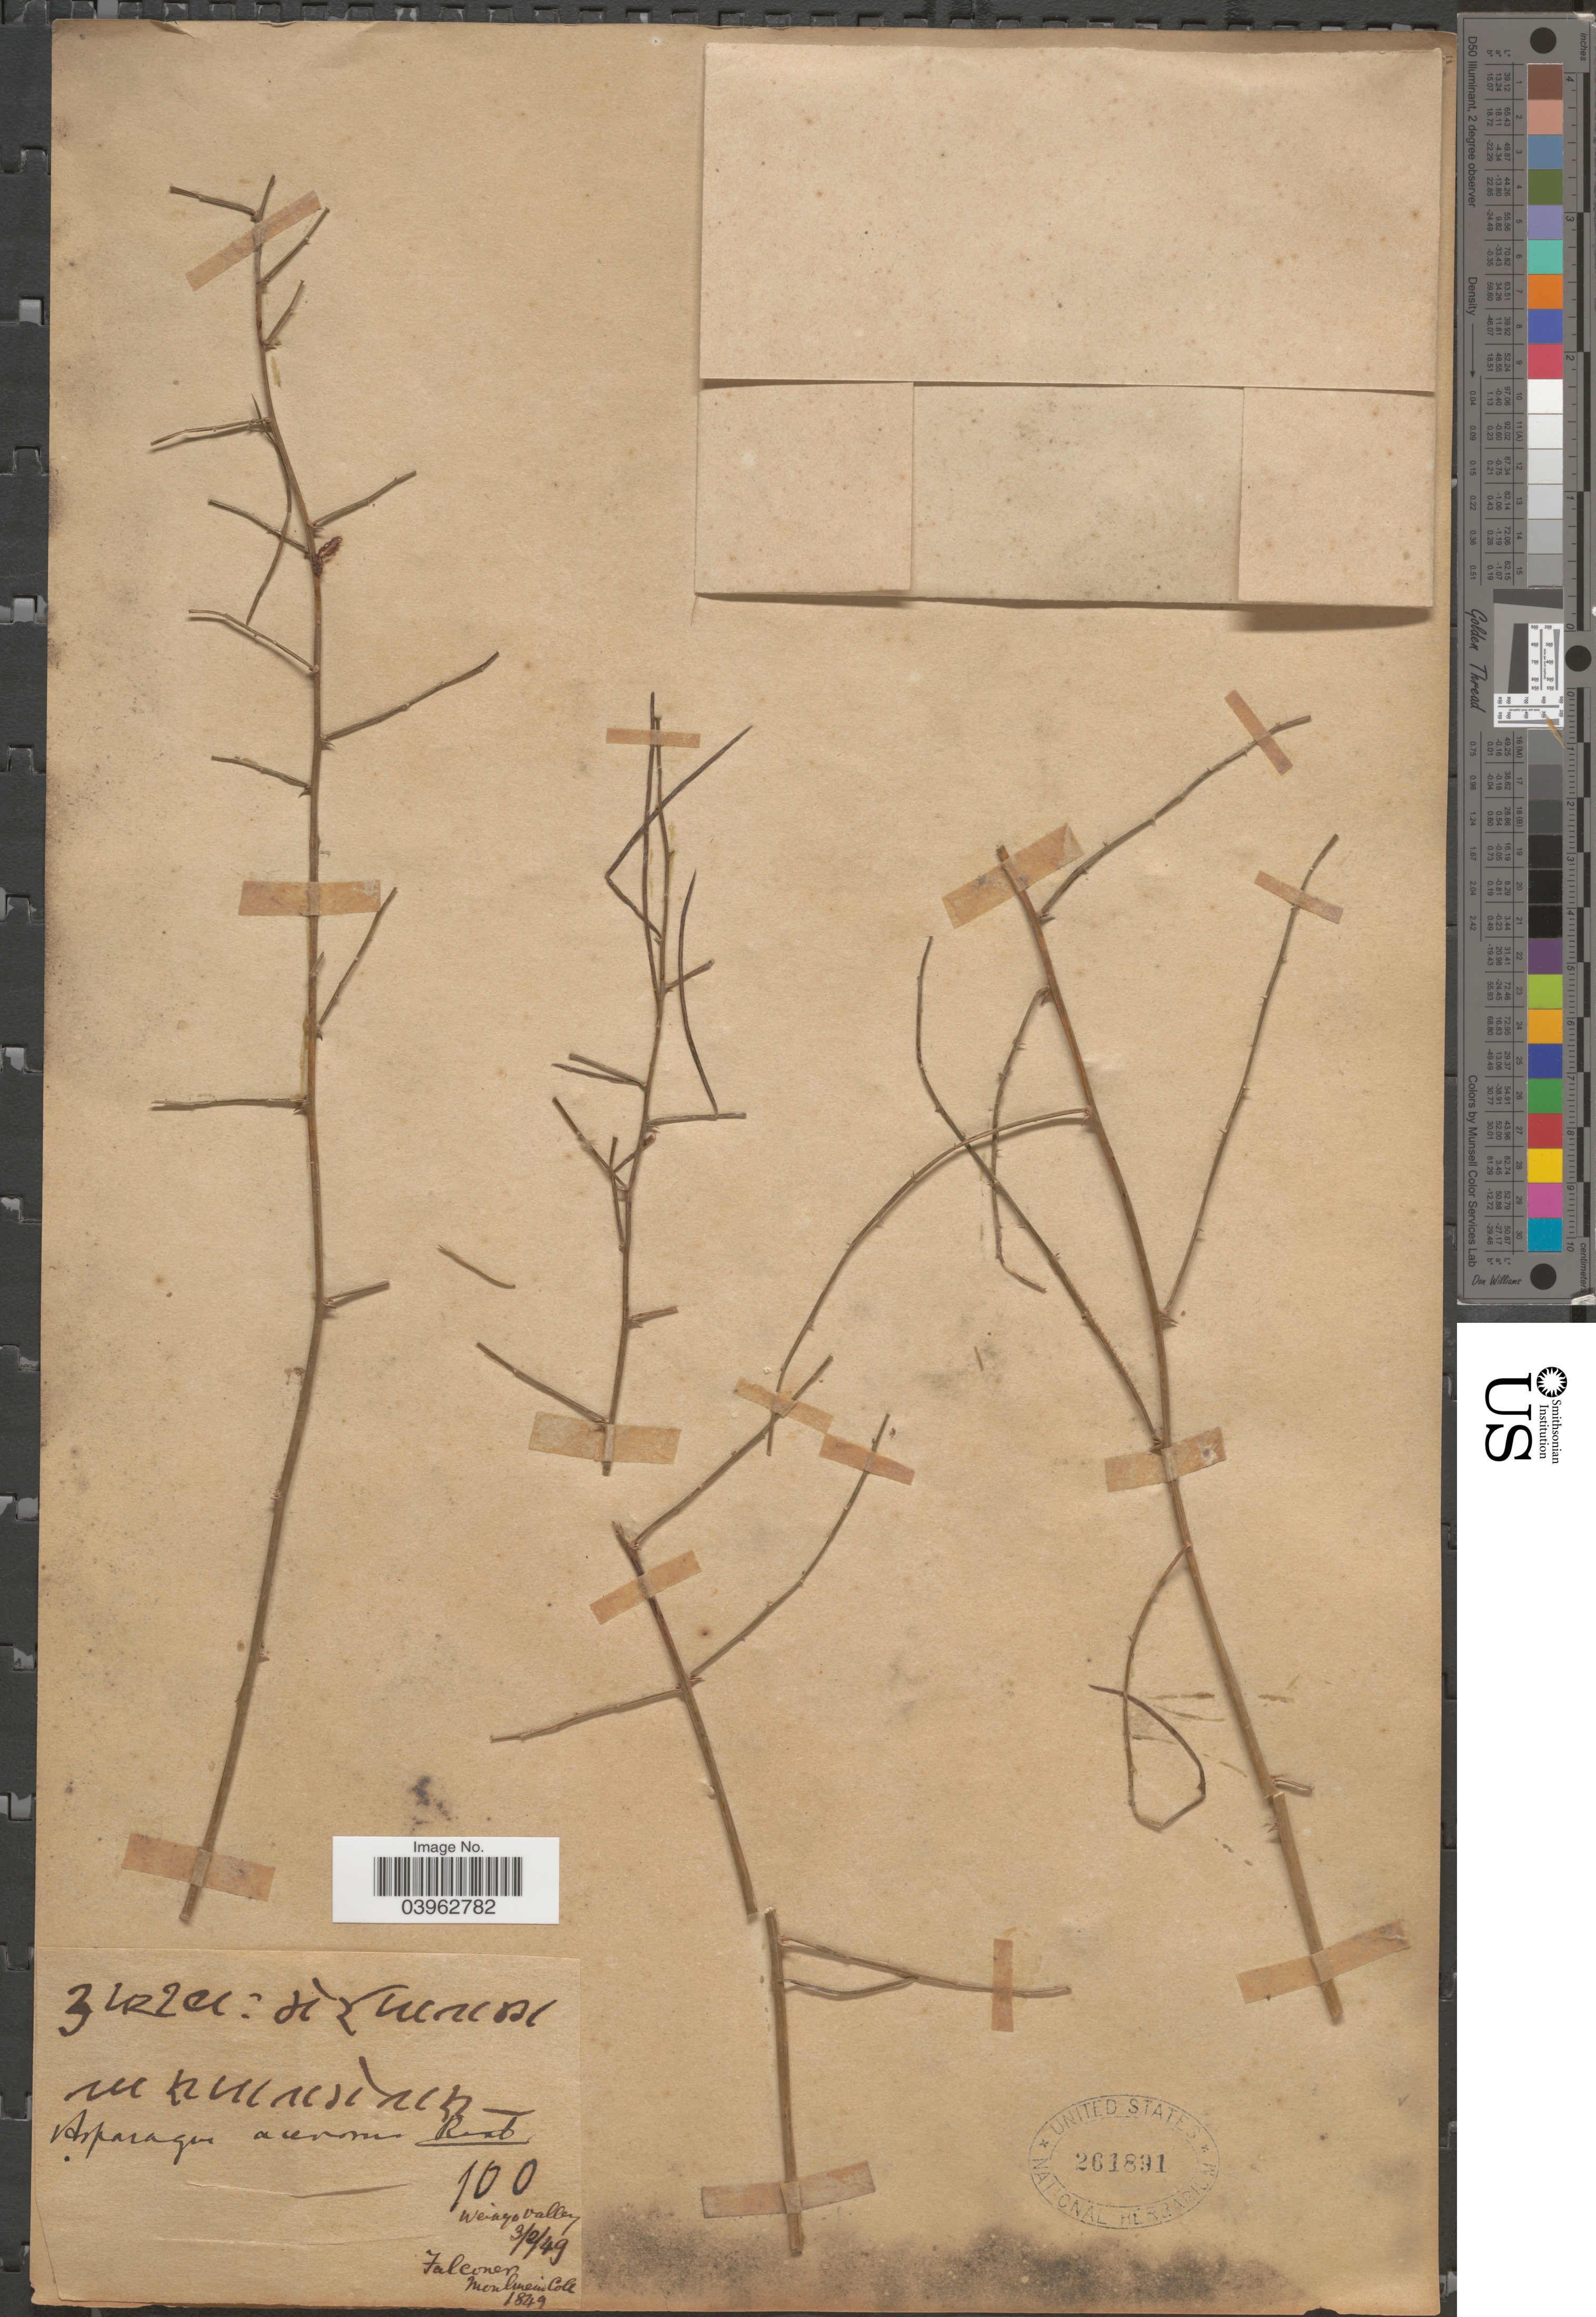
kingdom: Plantae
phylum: Tracheophyta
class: Liliopsida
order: Asparagales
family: Asparagaceae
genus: Asparagus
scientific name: Asparagus acerosus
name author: Thunb. ex Schult. f.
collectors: -. Falconer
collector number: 100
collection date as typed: Transcribed d/m/y: 3/2/49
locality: Weingo Valley.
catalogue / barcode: US 261891